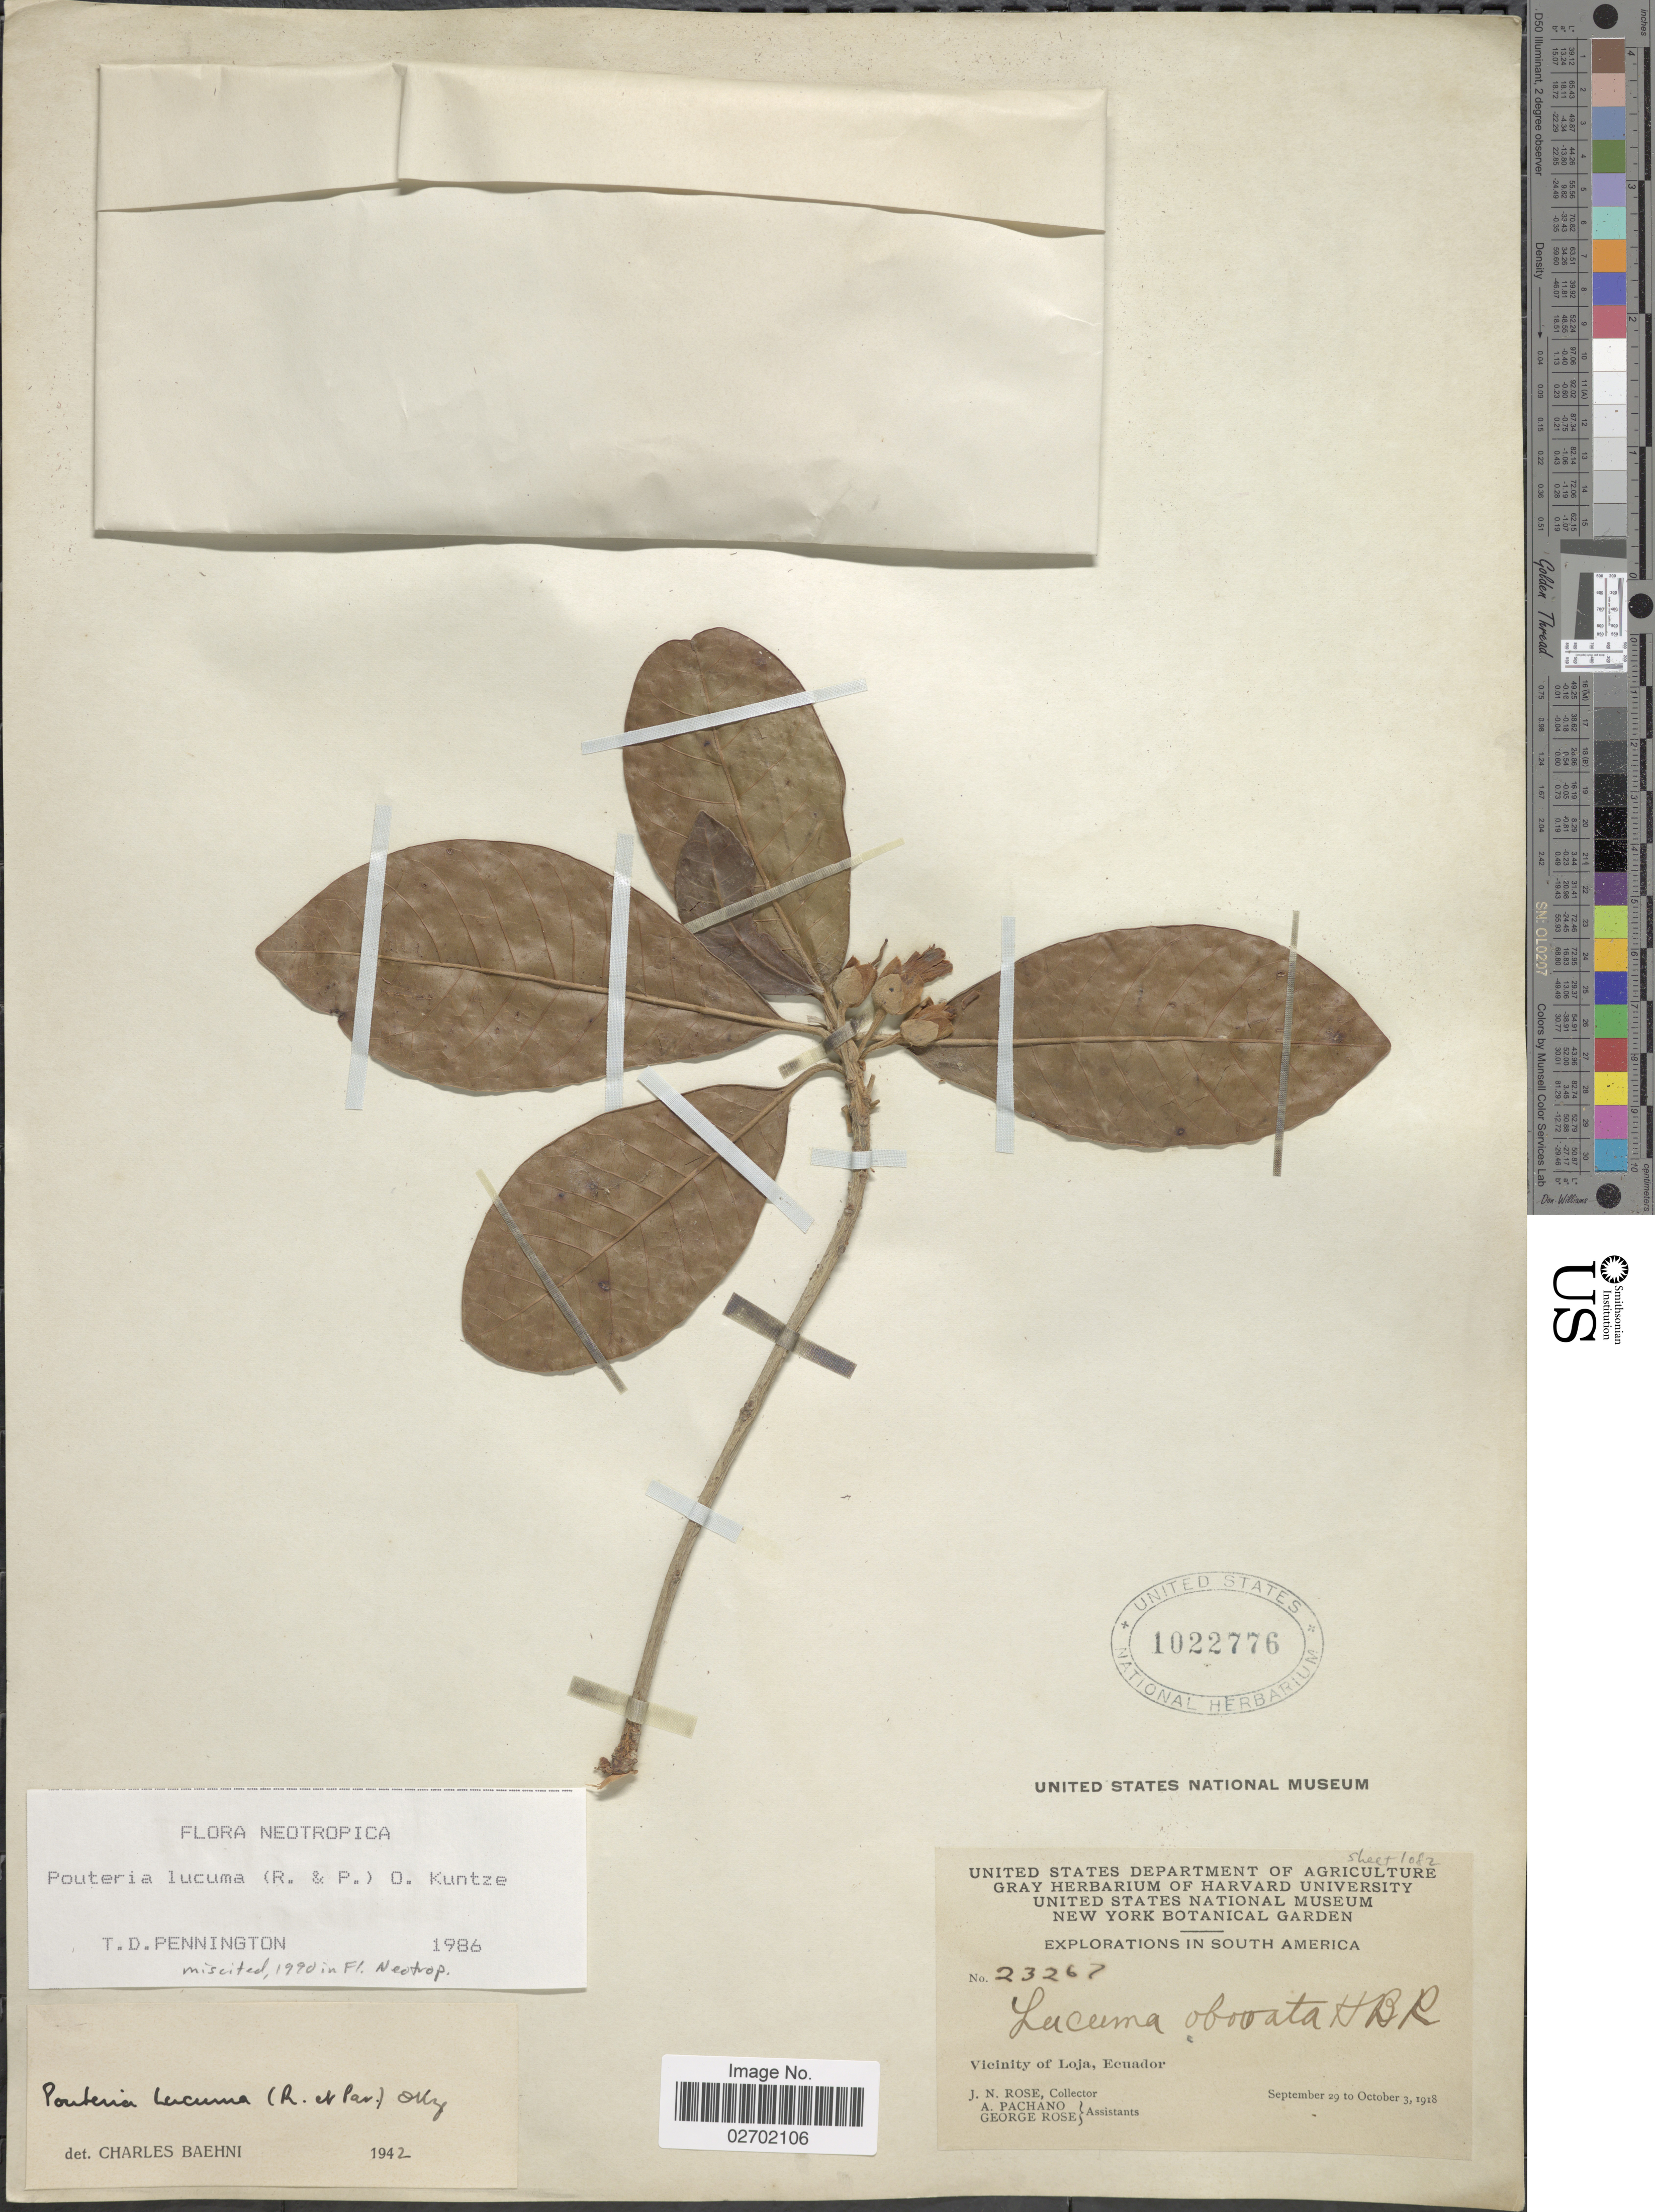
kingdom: Plantae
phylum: Tracheophyta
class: Magnoliopsida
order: Ericales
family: Sapotaceae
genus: Pouteria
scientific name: Pouteria lucuma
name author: (Ruiz & Pav.) Kuntze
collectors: J. N. Rose, A. Pachano & G. Rose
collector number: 23267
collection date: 1918-09-29/1918-10-03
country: Ecuador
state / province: Loja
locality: Vicinity of Loja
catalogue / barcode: US 1022776